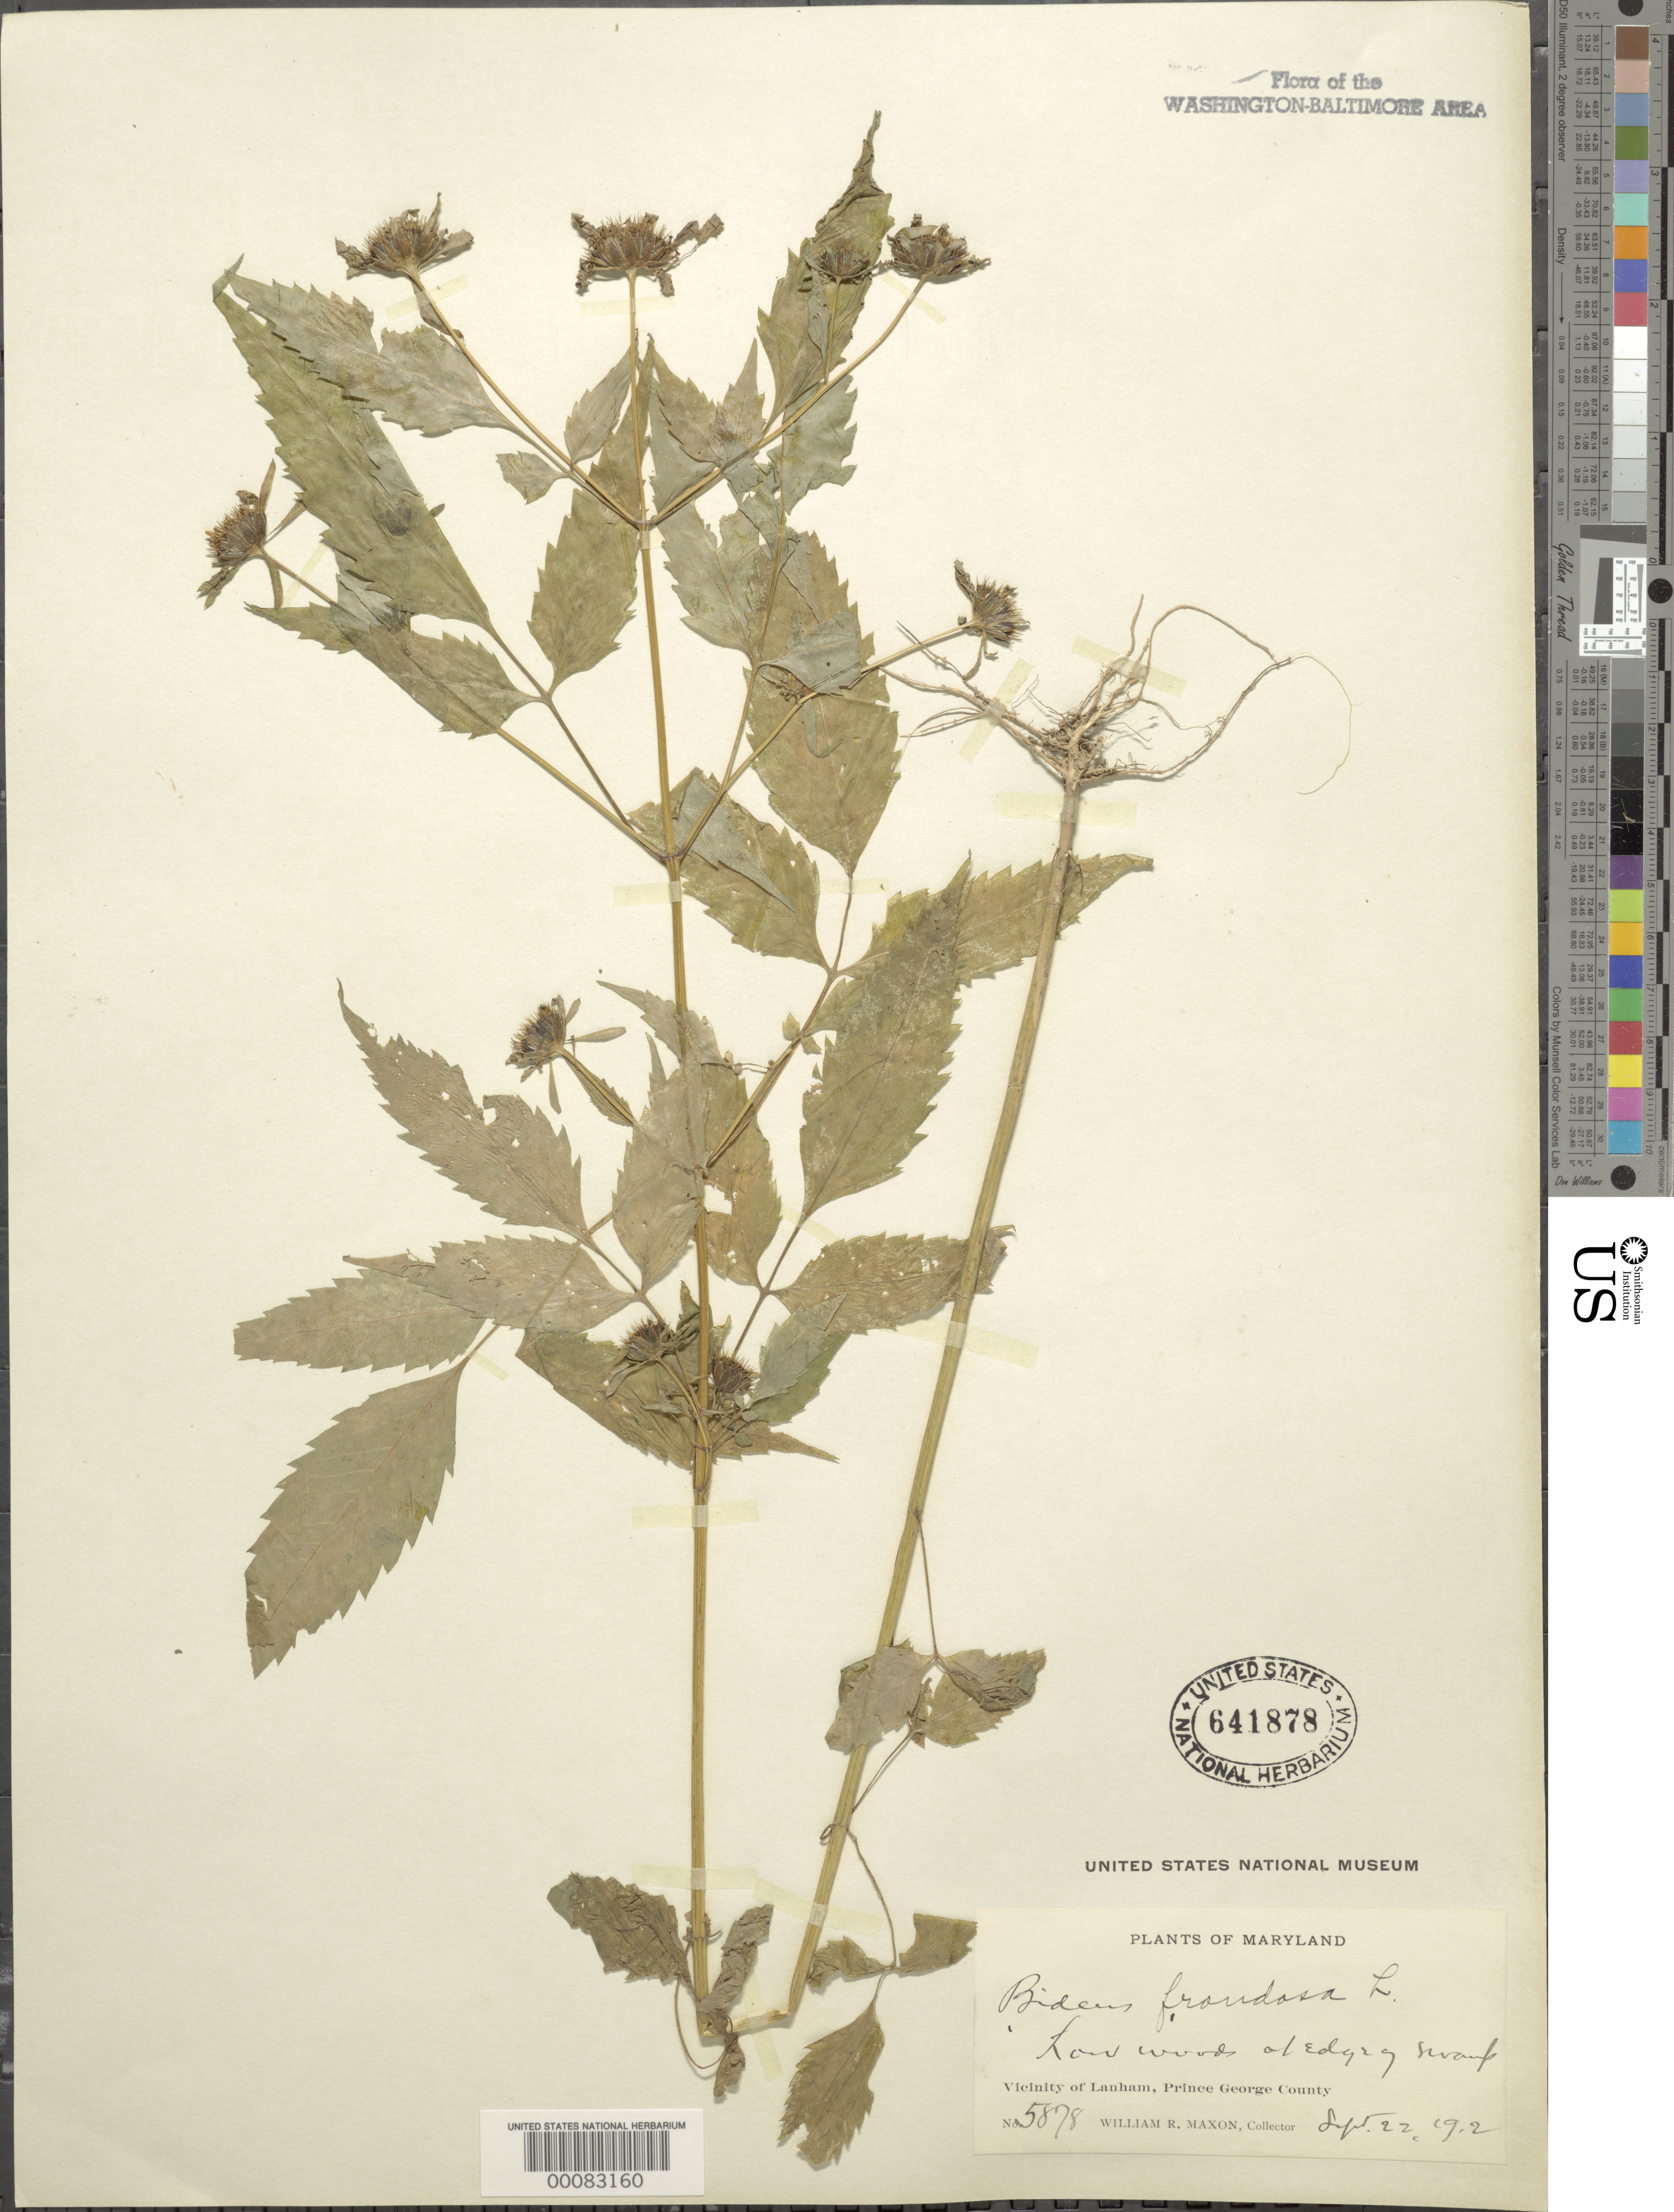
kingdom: Plantae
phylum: Tracheophyta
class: Magnoliopsida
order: Asterales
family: Asteraceae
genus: Bidens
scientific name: Bidens frondosa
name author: L.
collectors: W. R. Maxon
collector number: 5878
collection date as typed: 22 Sep 1912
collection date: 1912-09-22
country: United States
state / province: Maryland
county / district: Prince George's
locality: Lanham vicinity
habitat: Low woods swamp edge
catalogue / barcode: US 641878